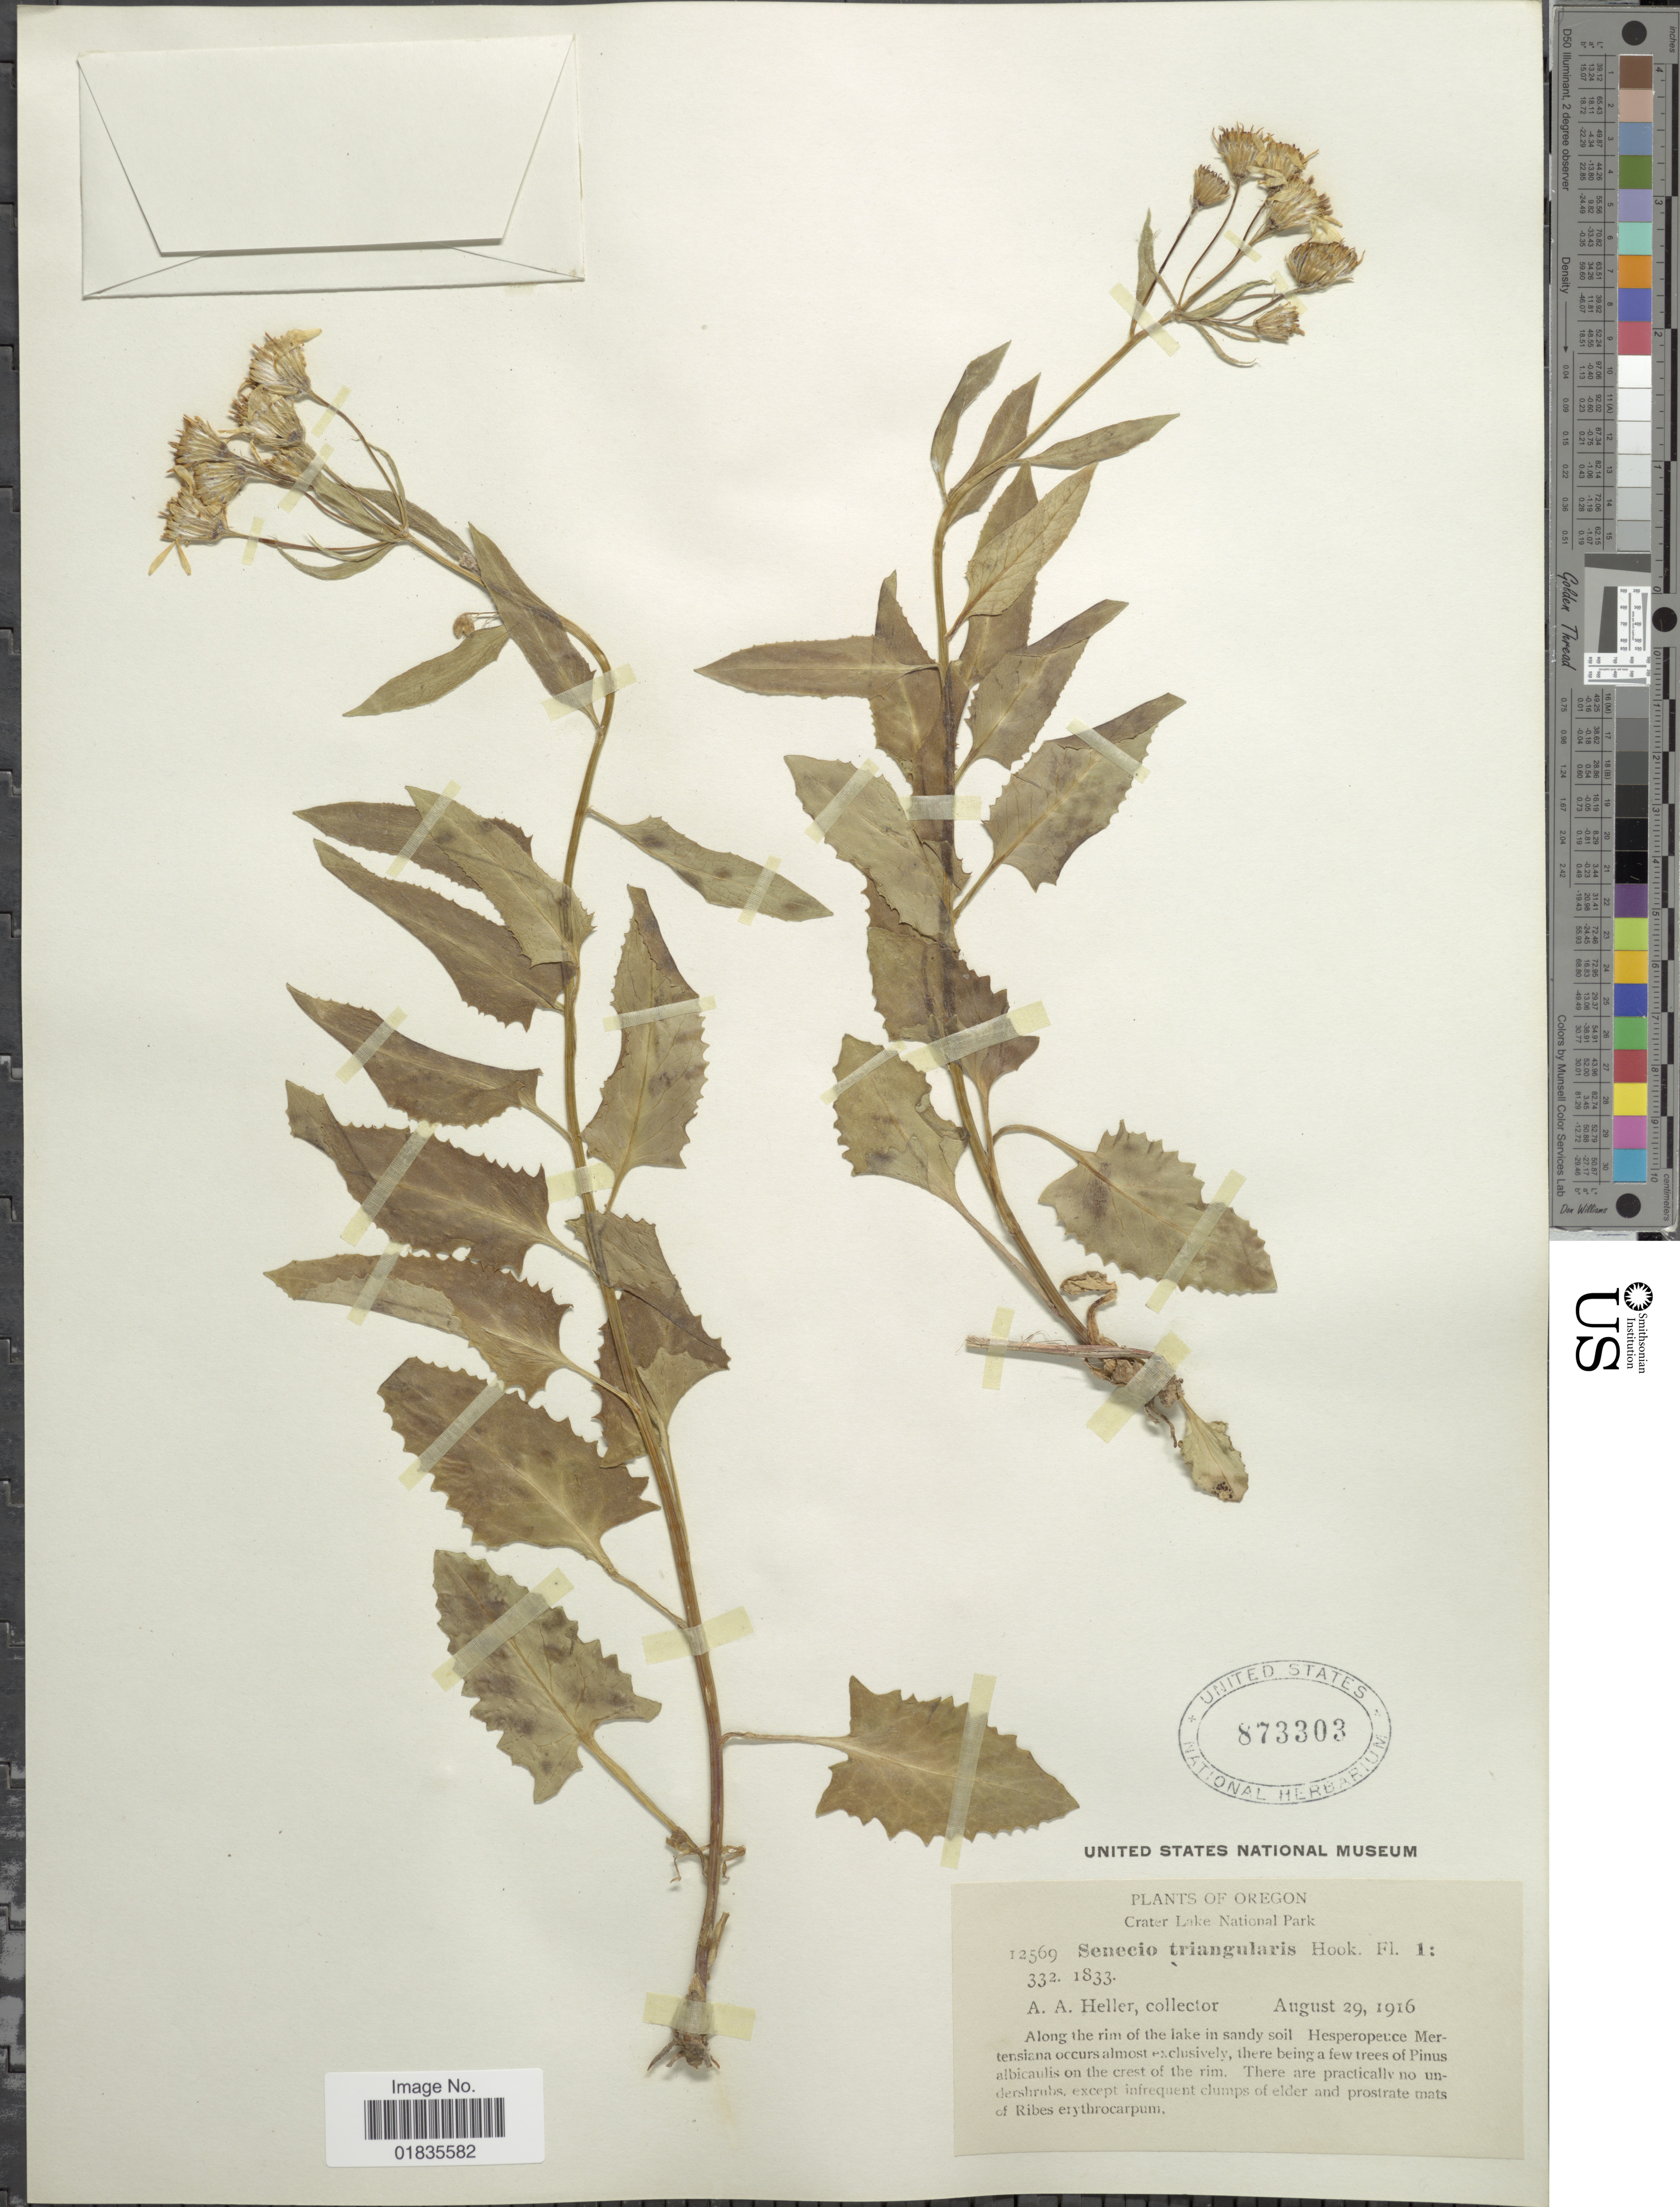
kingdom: Plantae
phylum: Tracheophyta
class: Magnoliopsida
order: Asterales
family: Asteraceae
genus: Senecio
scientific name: Senecio triangularis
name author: Hook.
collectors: A. A. Heller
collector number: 12569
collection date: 1916-08-29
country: United States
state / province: Oregon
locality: Crater Lake National Park, along the rim of the lake in sandy soil.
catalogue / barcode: US 873303